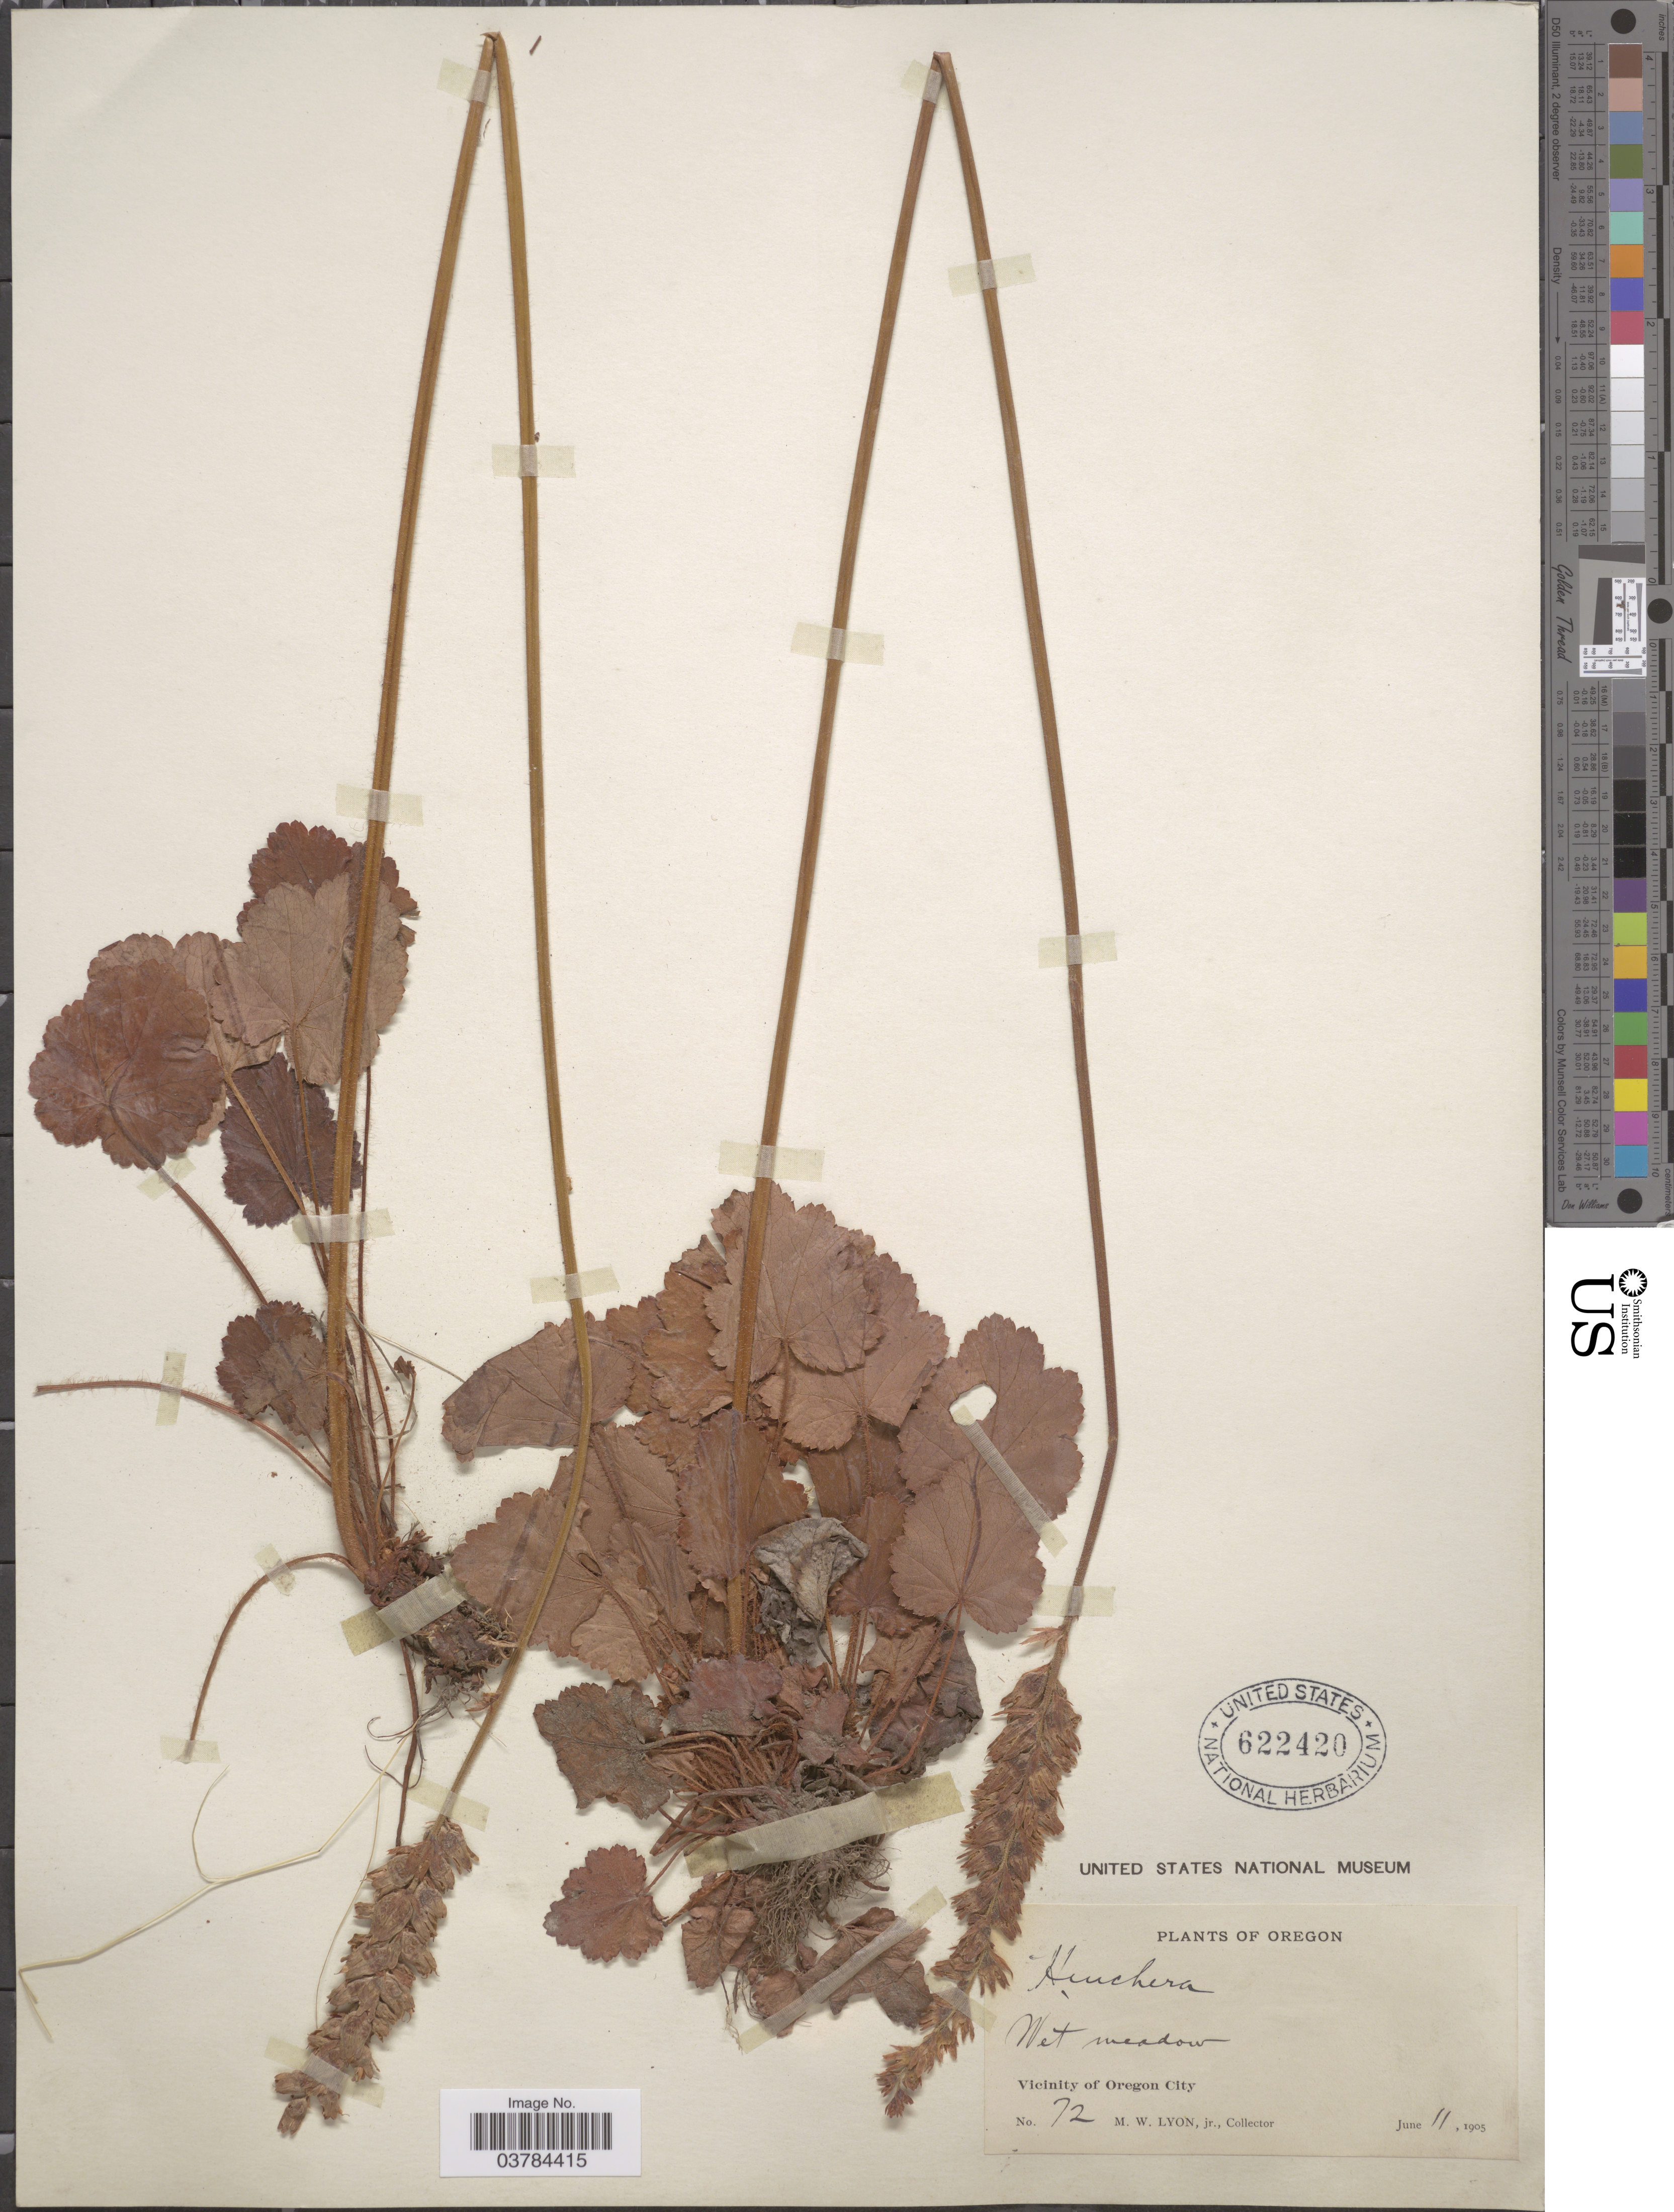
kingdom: Plantae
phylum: Tracheophyta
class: Magnoliopsida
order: Saxifragales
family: Saxifragaceae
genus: Heuchera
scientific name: Heuchera cylindrica var. cylindrica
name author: Douglas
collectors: M. Lyon Jr.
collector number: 72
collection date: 1905-06-11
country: United States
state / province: Oregon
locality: Vicinity of Oregon City.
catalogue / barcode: US 622420